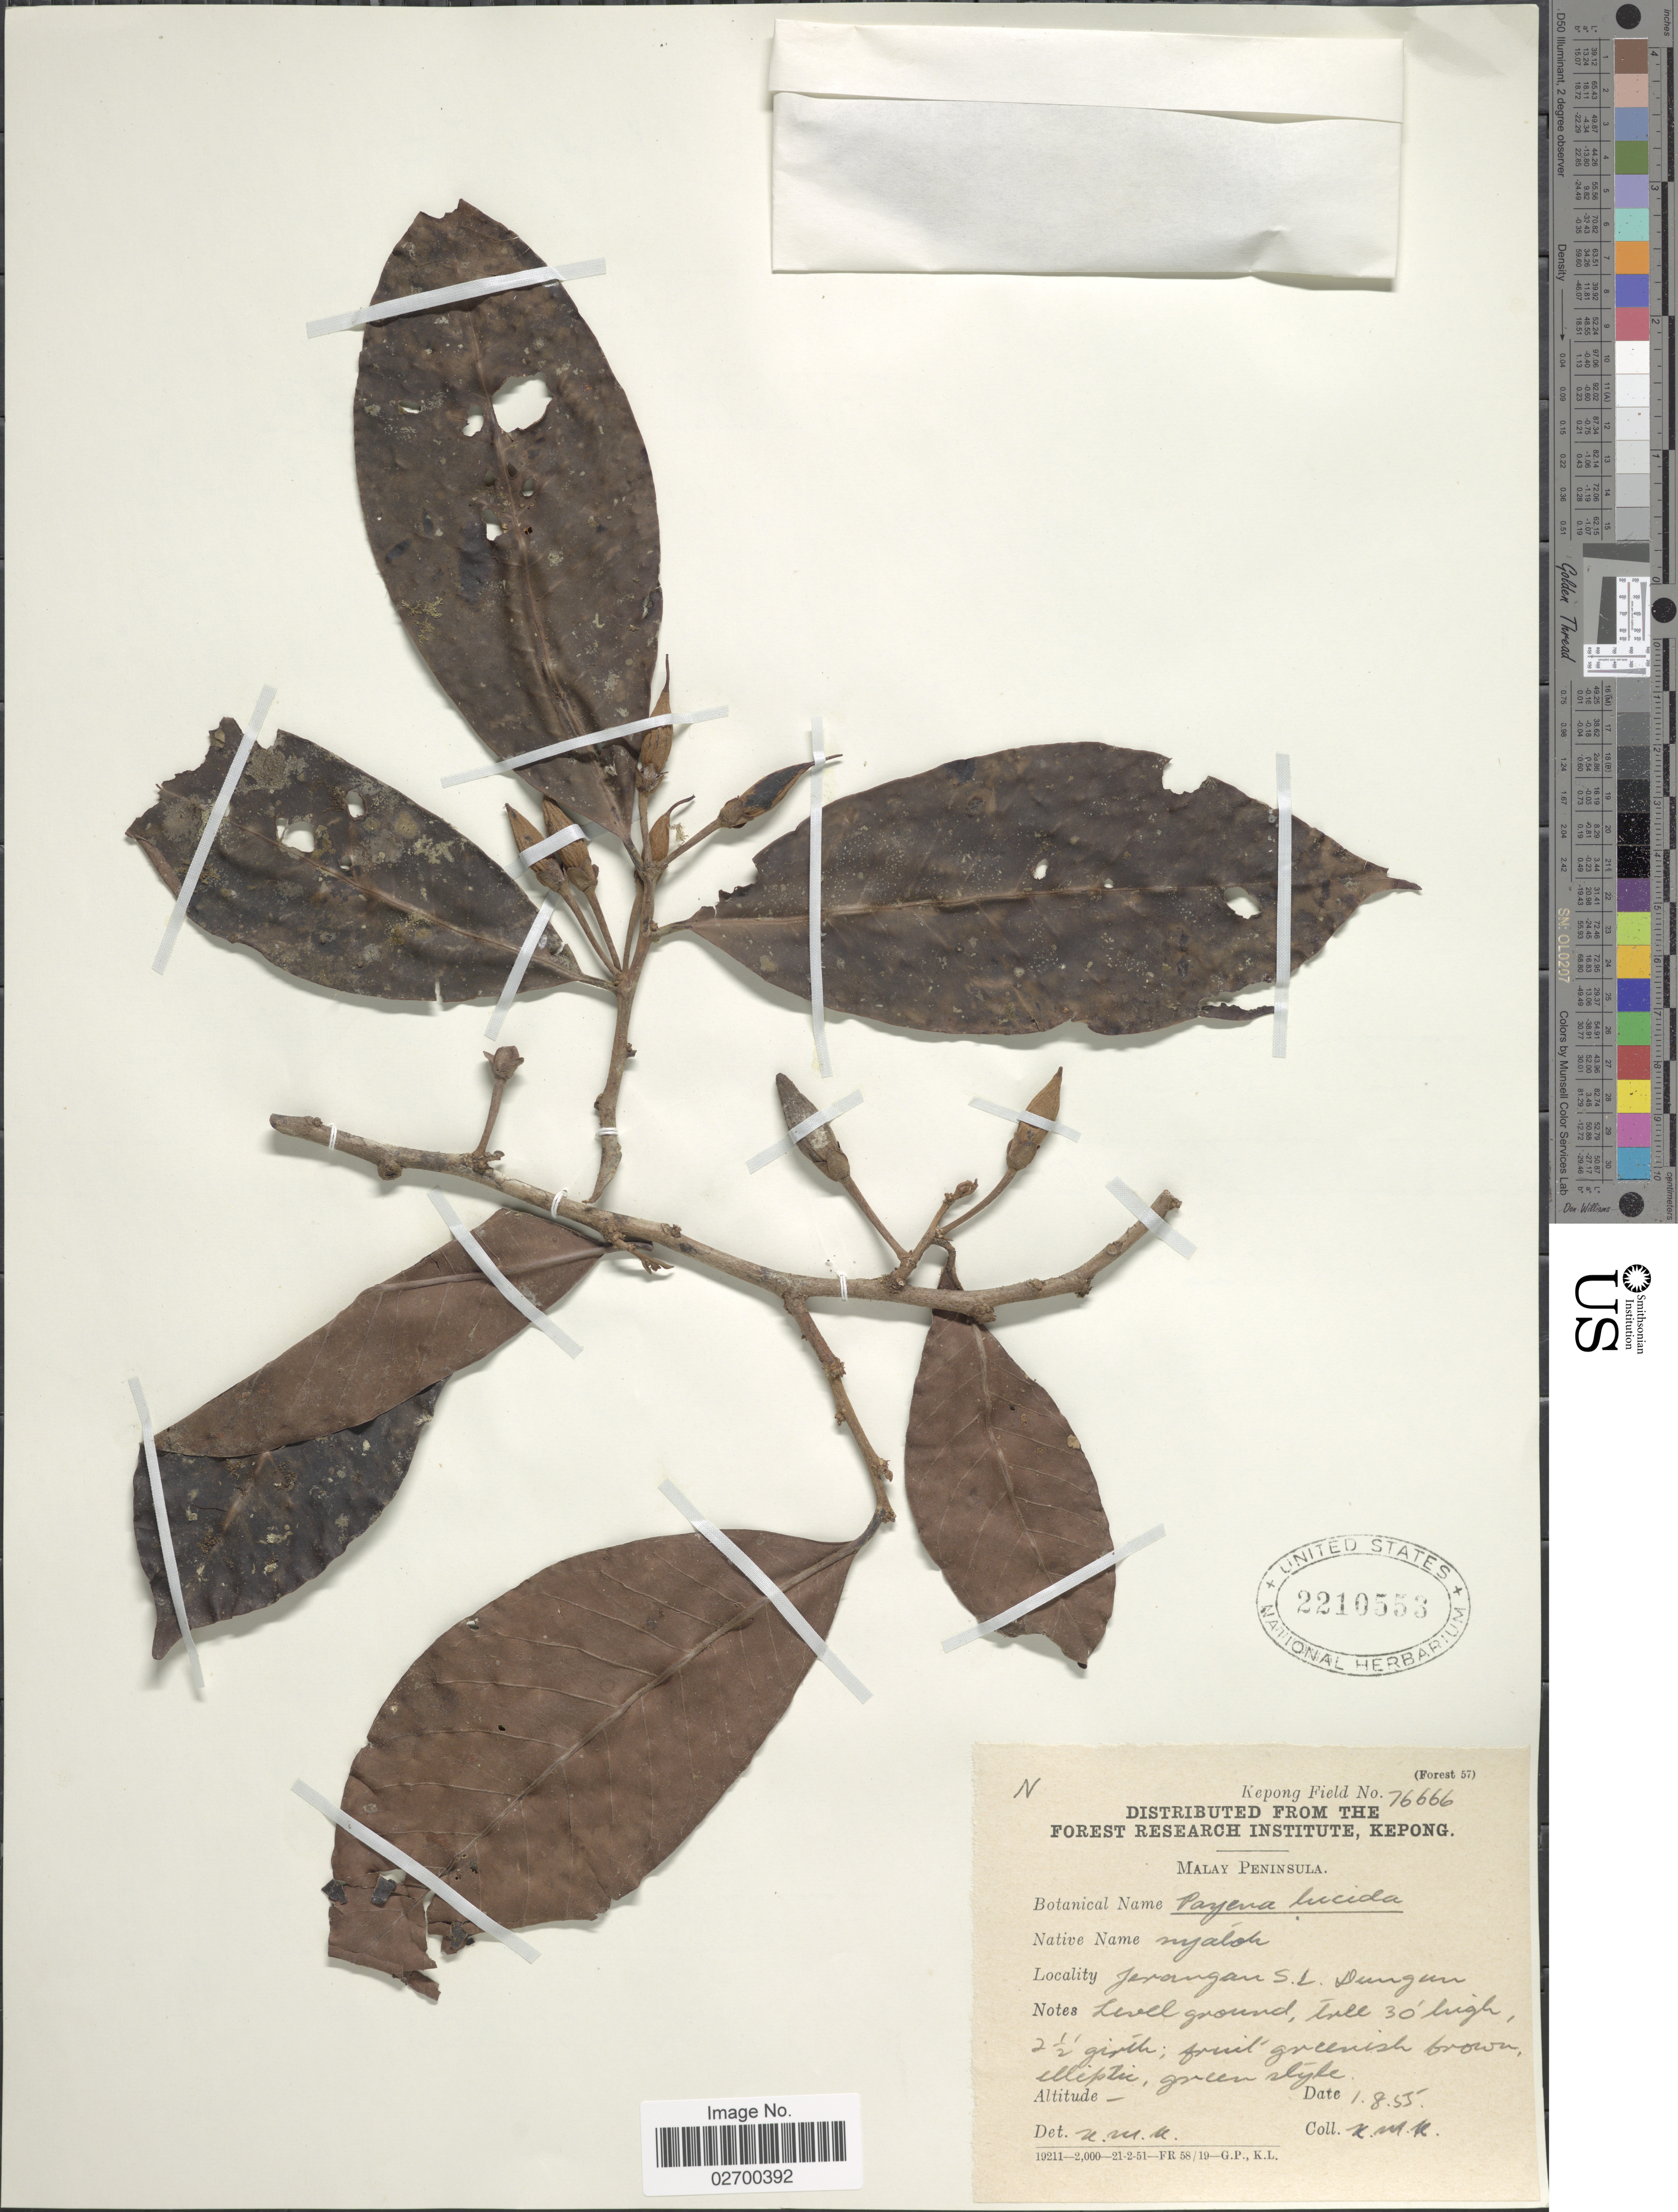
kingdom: Plantae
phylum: Tracheophyta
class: Magnoliopsida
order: Ericales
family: Sapotaceae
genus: Payena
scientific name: Payena lucida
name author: A. DC.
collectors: K. M. K.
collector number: Kepong Field 76666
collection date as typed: Transcribed d/m/y: 1/8/55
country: Indonesia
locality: Malay Peninsula. Jerangan S.L. Dungun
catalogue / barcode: US 2210553